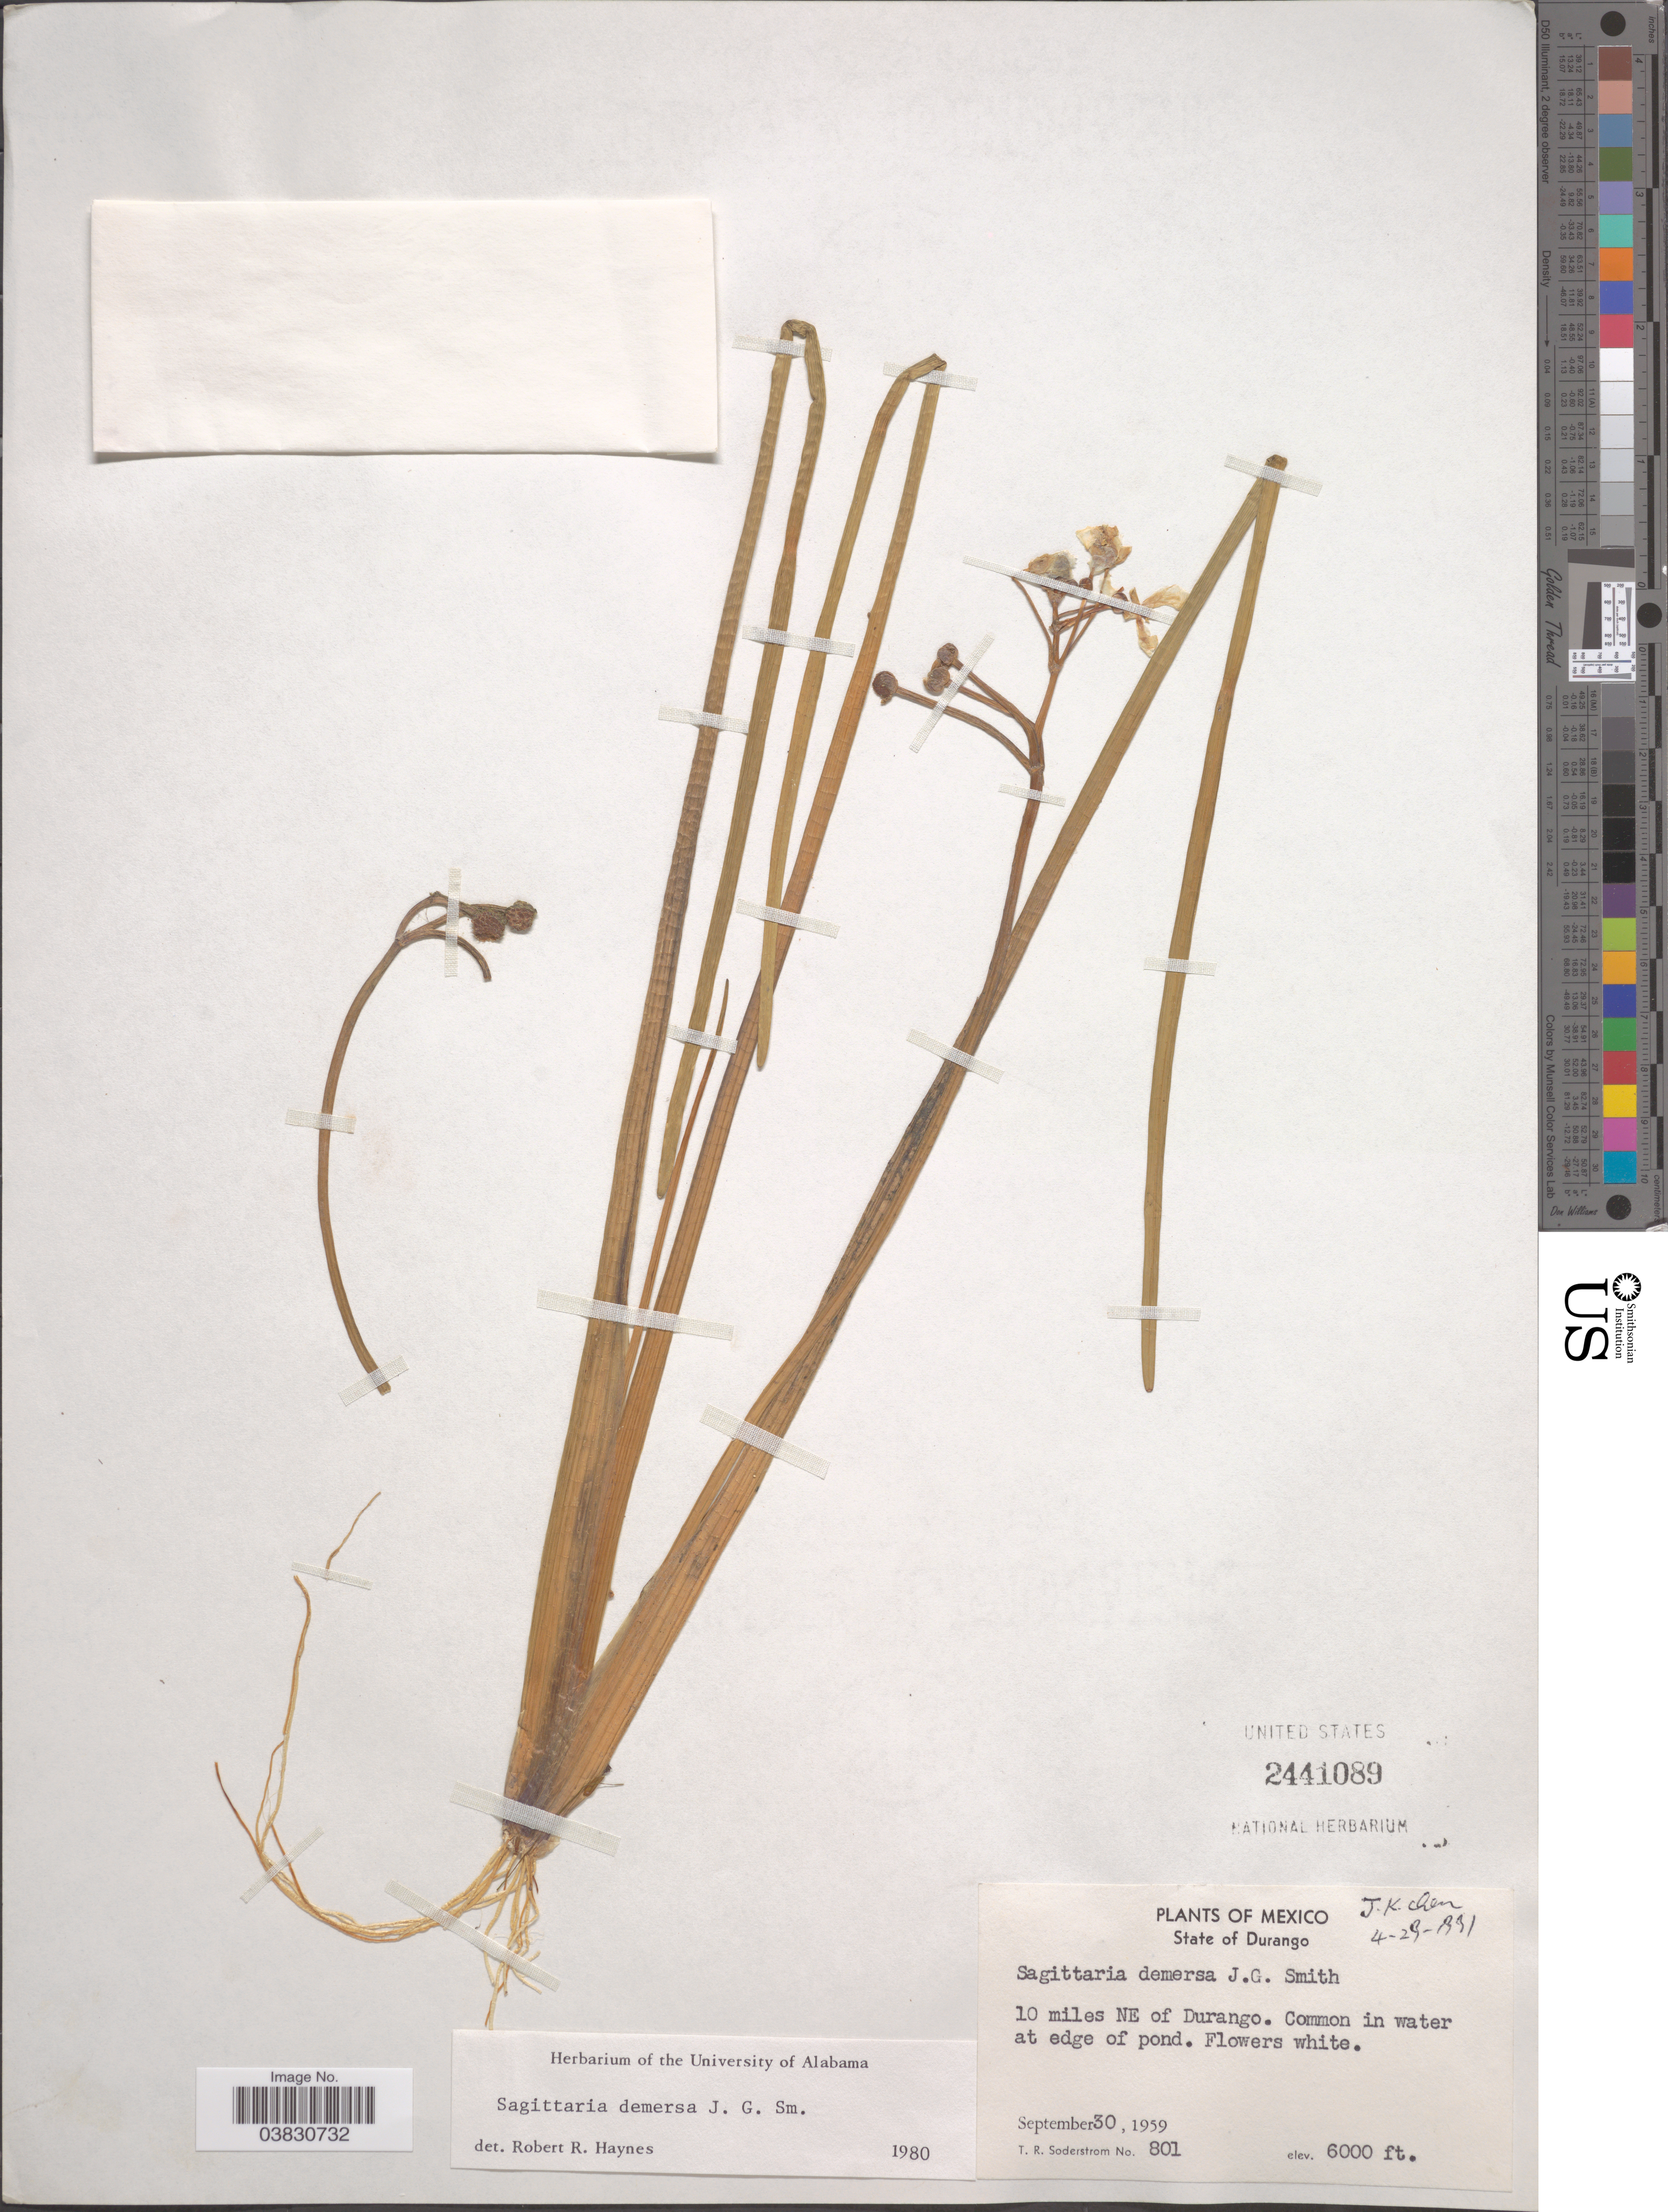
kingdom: Plantae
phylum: Tracheophyta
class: Liliopsida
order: Alismatales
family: Alismataceae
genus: Sagittaria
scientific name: Sagittaria demersa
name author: J.G. Sm.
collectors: T. R. Soderstrom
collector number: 801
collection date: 1959-09-30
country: Mexico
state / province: Durango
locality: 10 miles NE of Durango.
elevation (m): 1829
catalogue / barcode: US 2441089